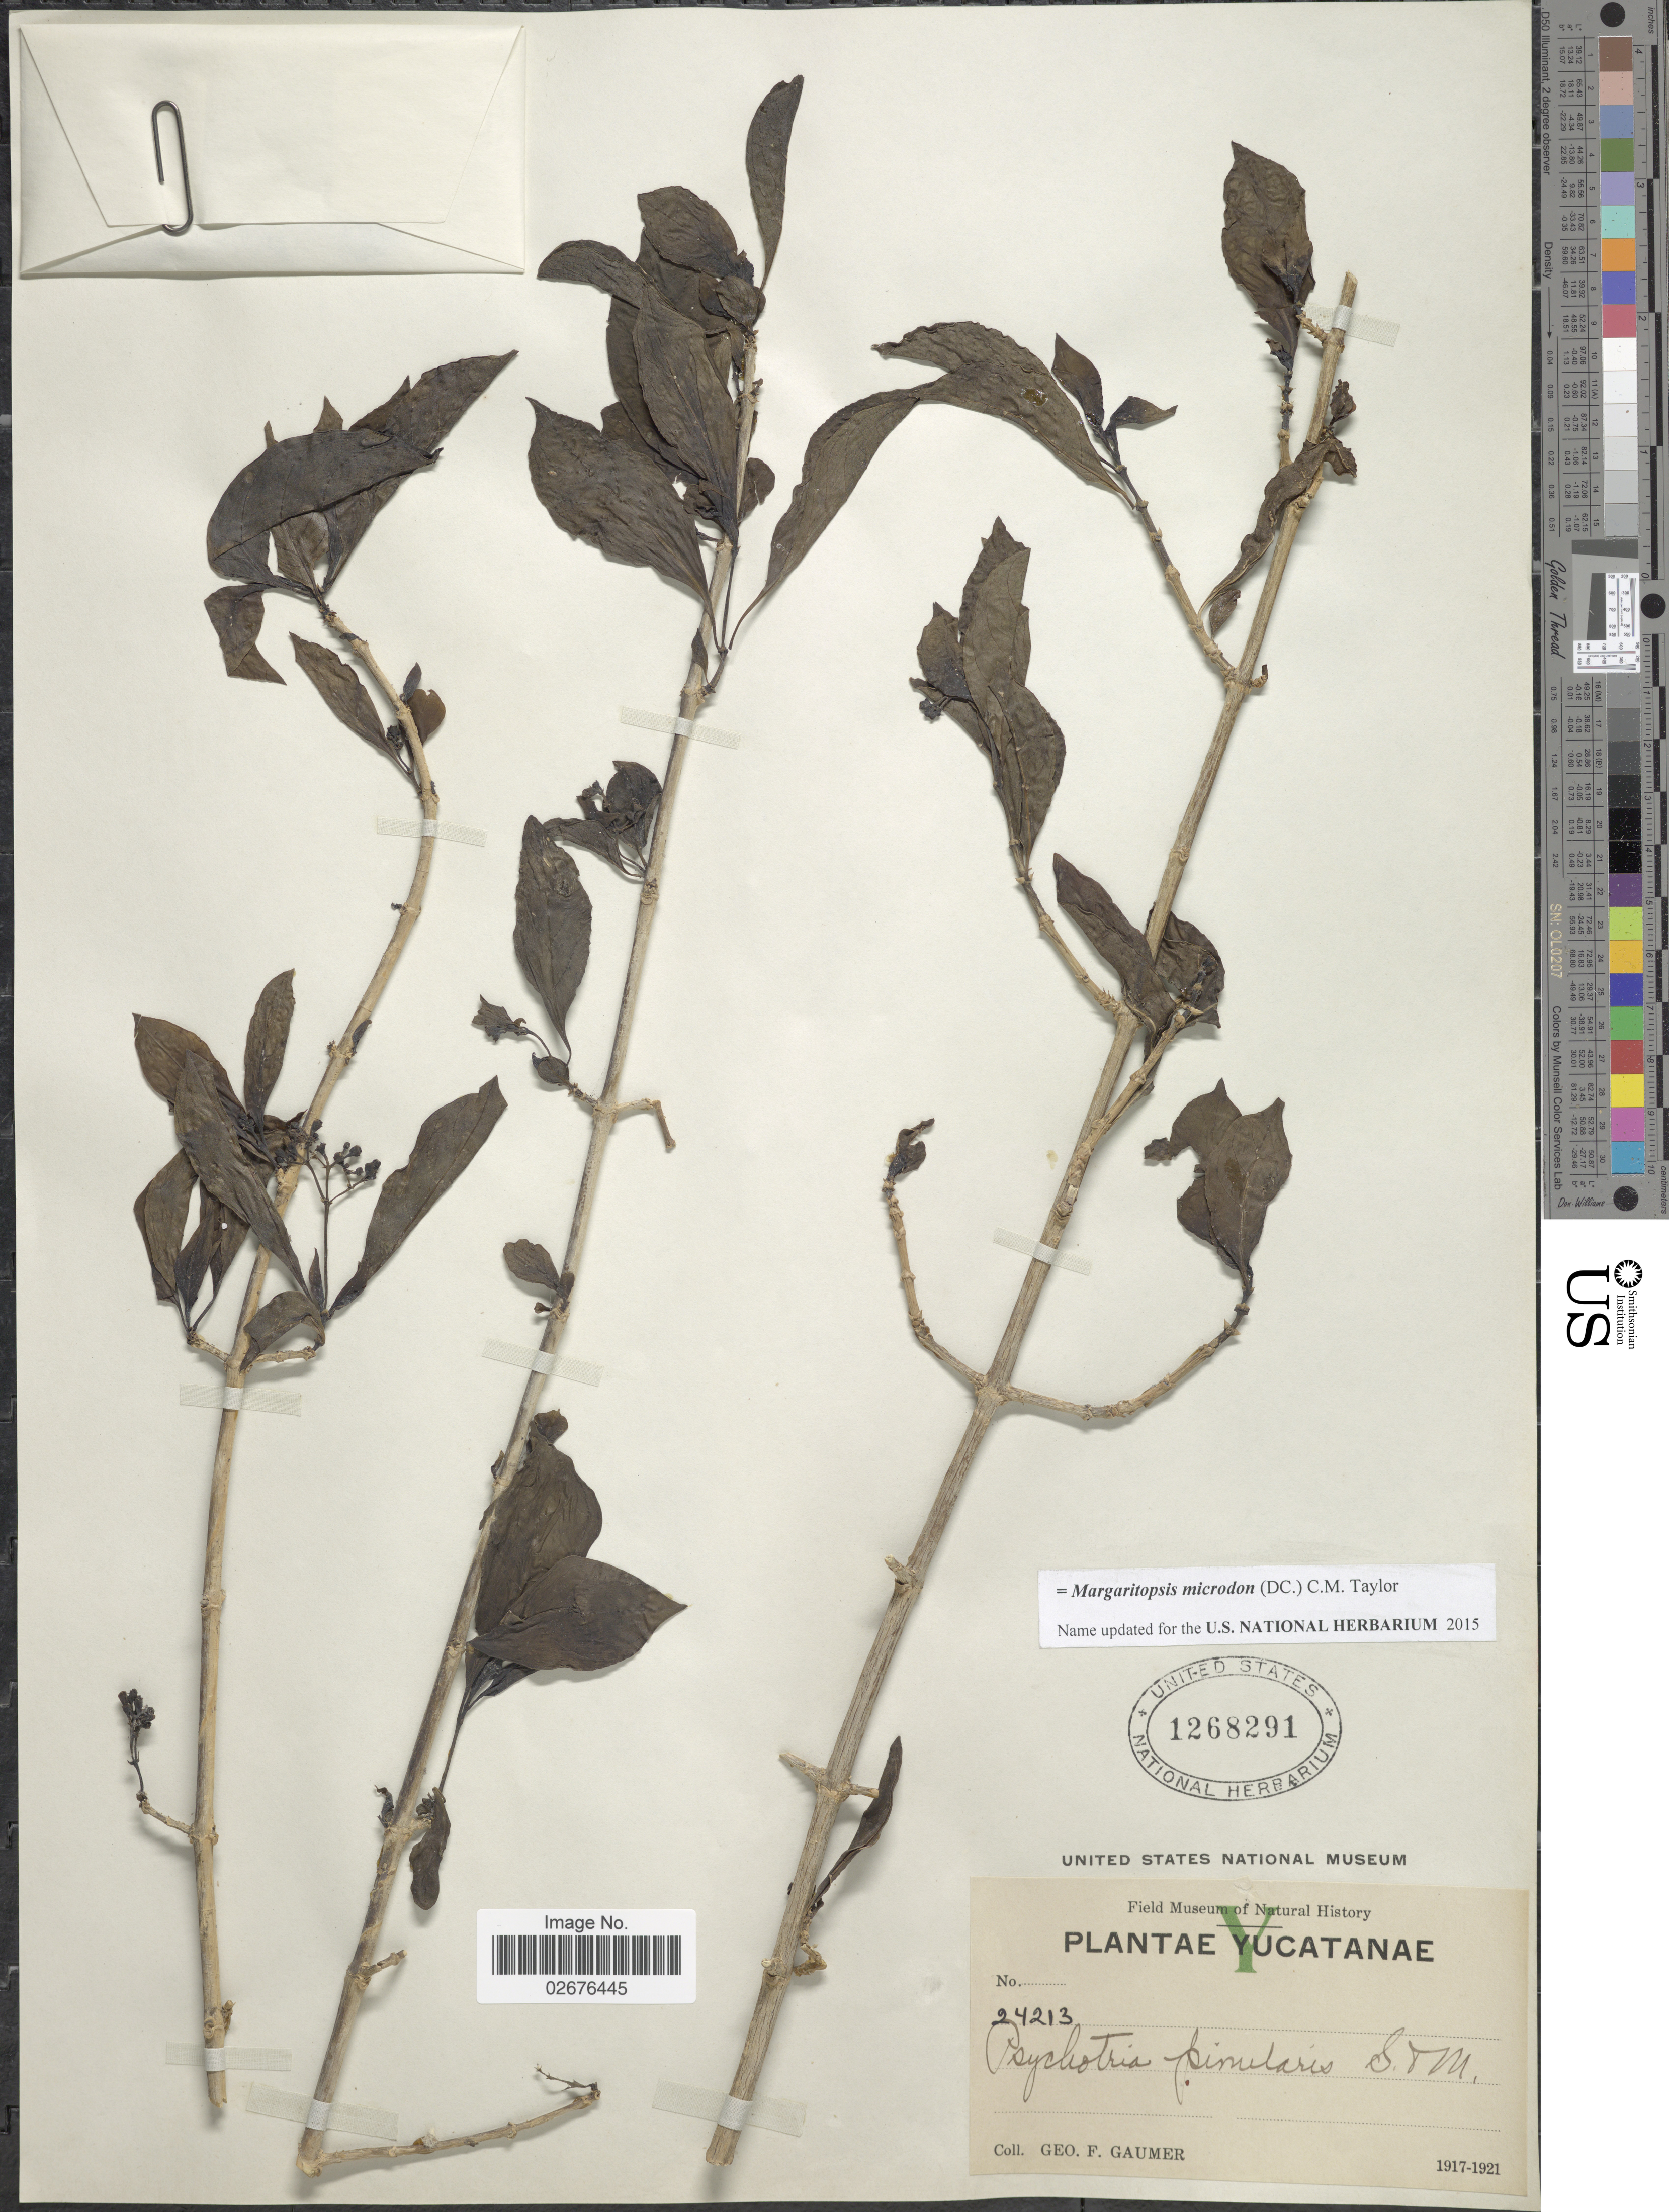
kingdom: Plantae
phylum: Tracheophyta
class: Magnoliopsida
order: Gentianales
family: Rubiaceae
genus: Margaritopsis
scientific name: Margaritopsis microdon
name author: (DC.) C.M. Taylor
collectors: G. F. Gaumer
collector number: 24213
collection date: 1917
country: Mexico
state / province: Yucatán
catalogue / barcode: US 1268291